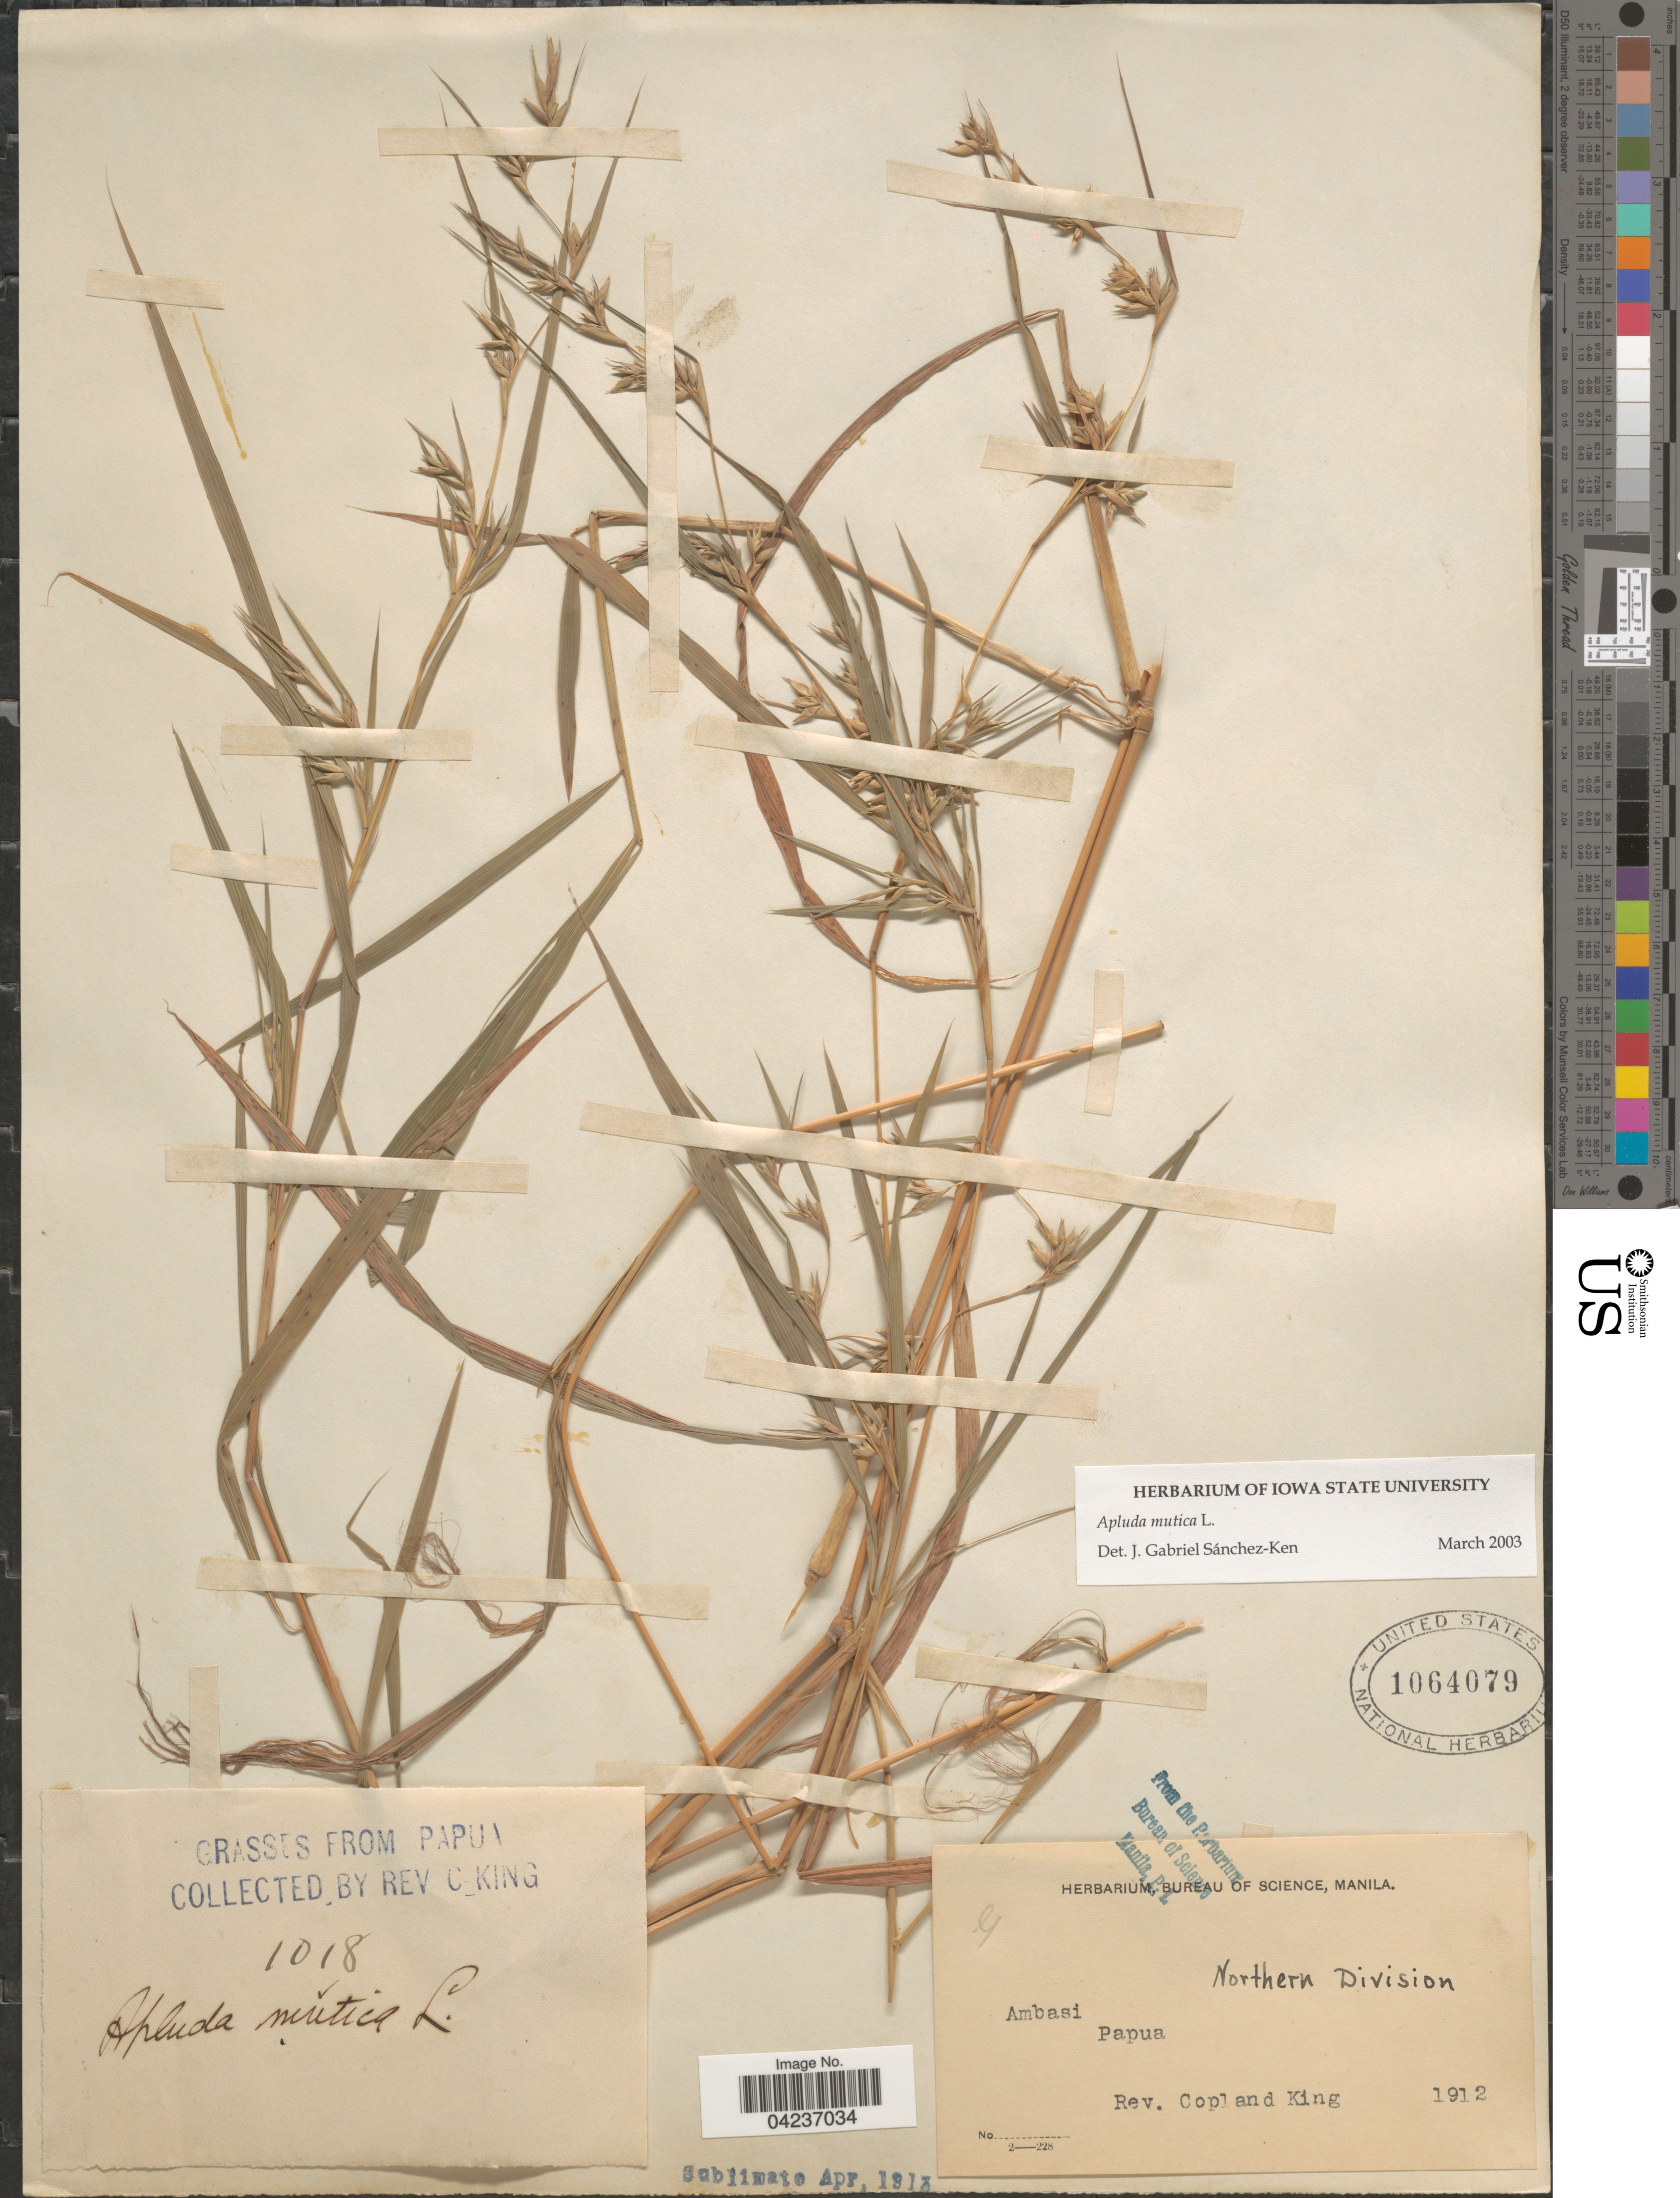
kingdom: Plantae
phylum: Tracheophyta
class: Liliopsida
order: Poales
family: Poaceae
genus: Apluda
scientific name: Apluda mutica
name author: L.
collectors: C. King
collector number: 1018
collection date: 1912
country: Papua New Guinea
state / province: Northern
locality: Northern Division.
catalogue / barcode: US 1064079